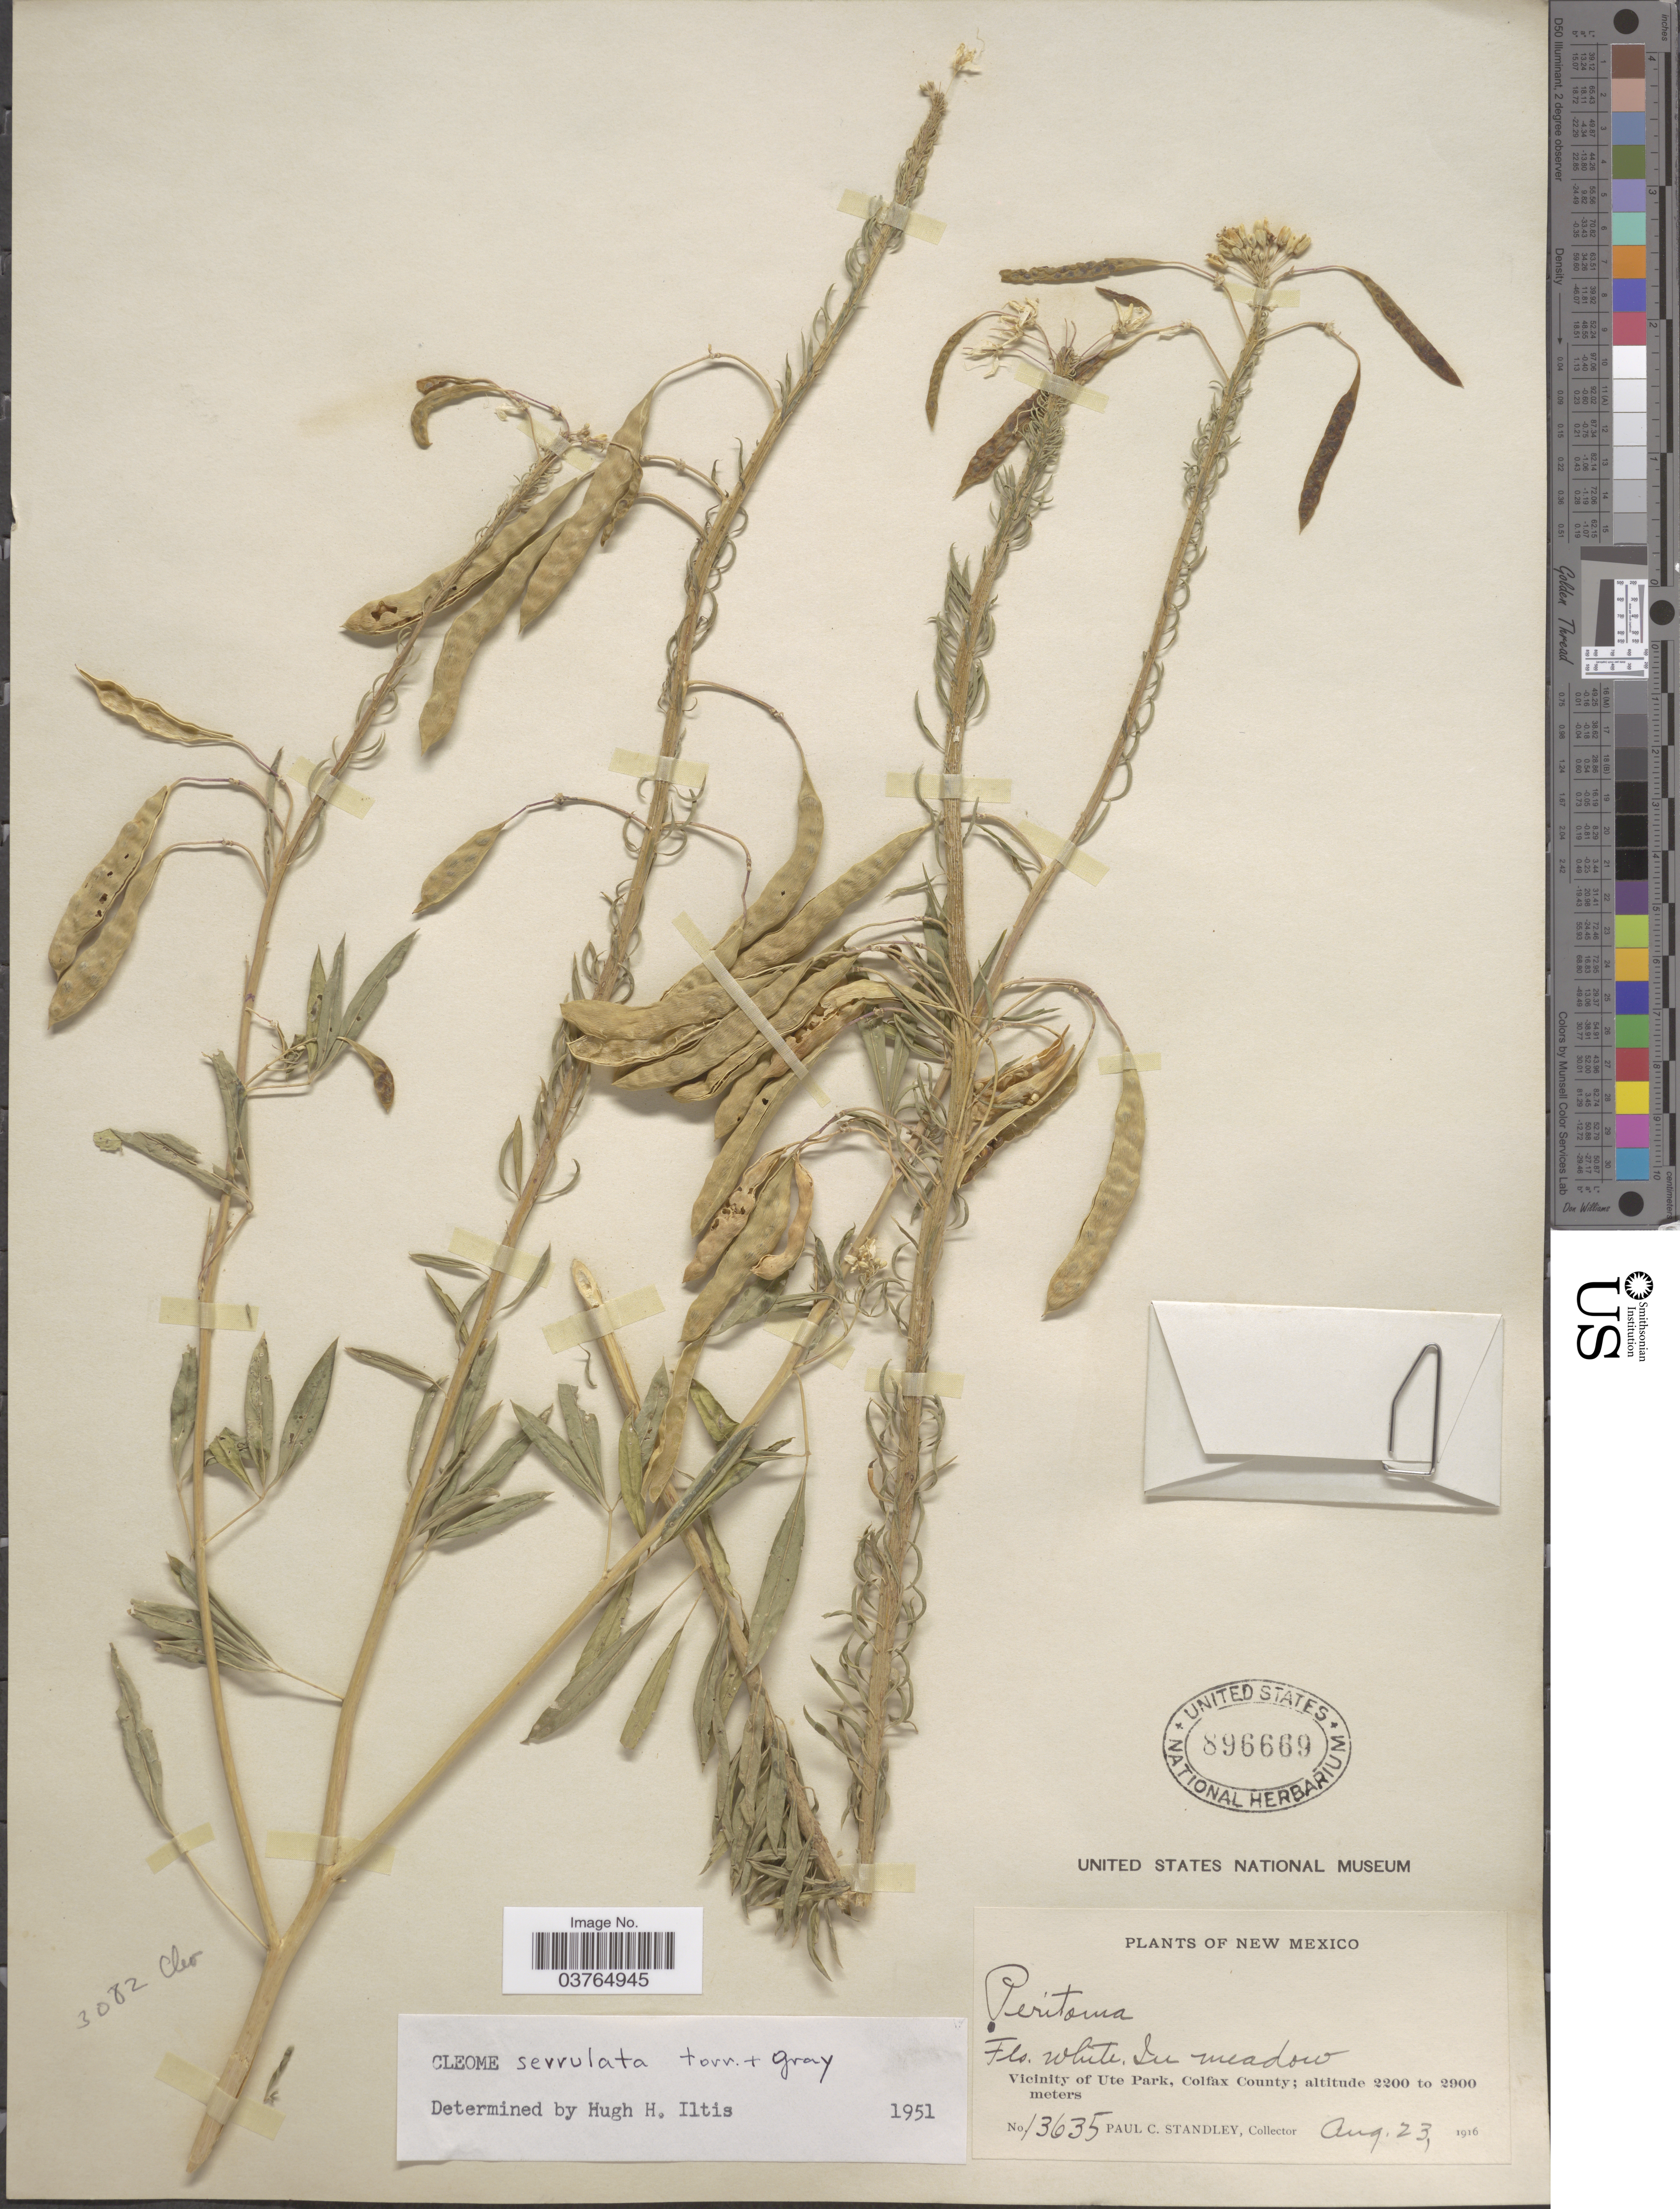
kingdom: Plantae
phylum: Tracheophyta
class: Magnoliopsida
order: Brassicales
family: Cleomaceae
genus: Cleomella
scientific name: Cleomella serrulata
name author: (Pursh) Roalson & J.C. Hall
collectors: P. C. Standley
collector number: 13635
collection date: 1916-08-23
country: United States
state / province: New Mexico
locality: Vicinity of Ute Park, Colfax County.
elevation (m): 2200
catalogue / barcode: US 896669